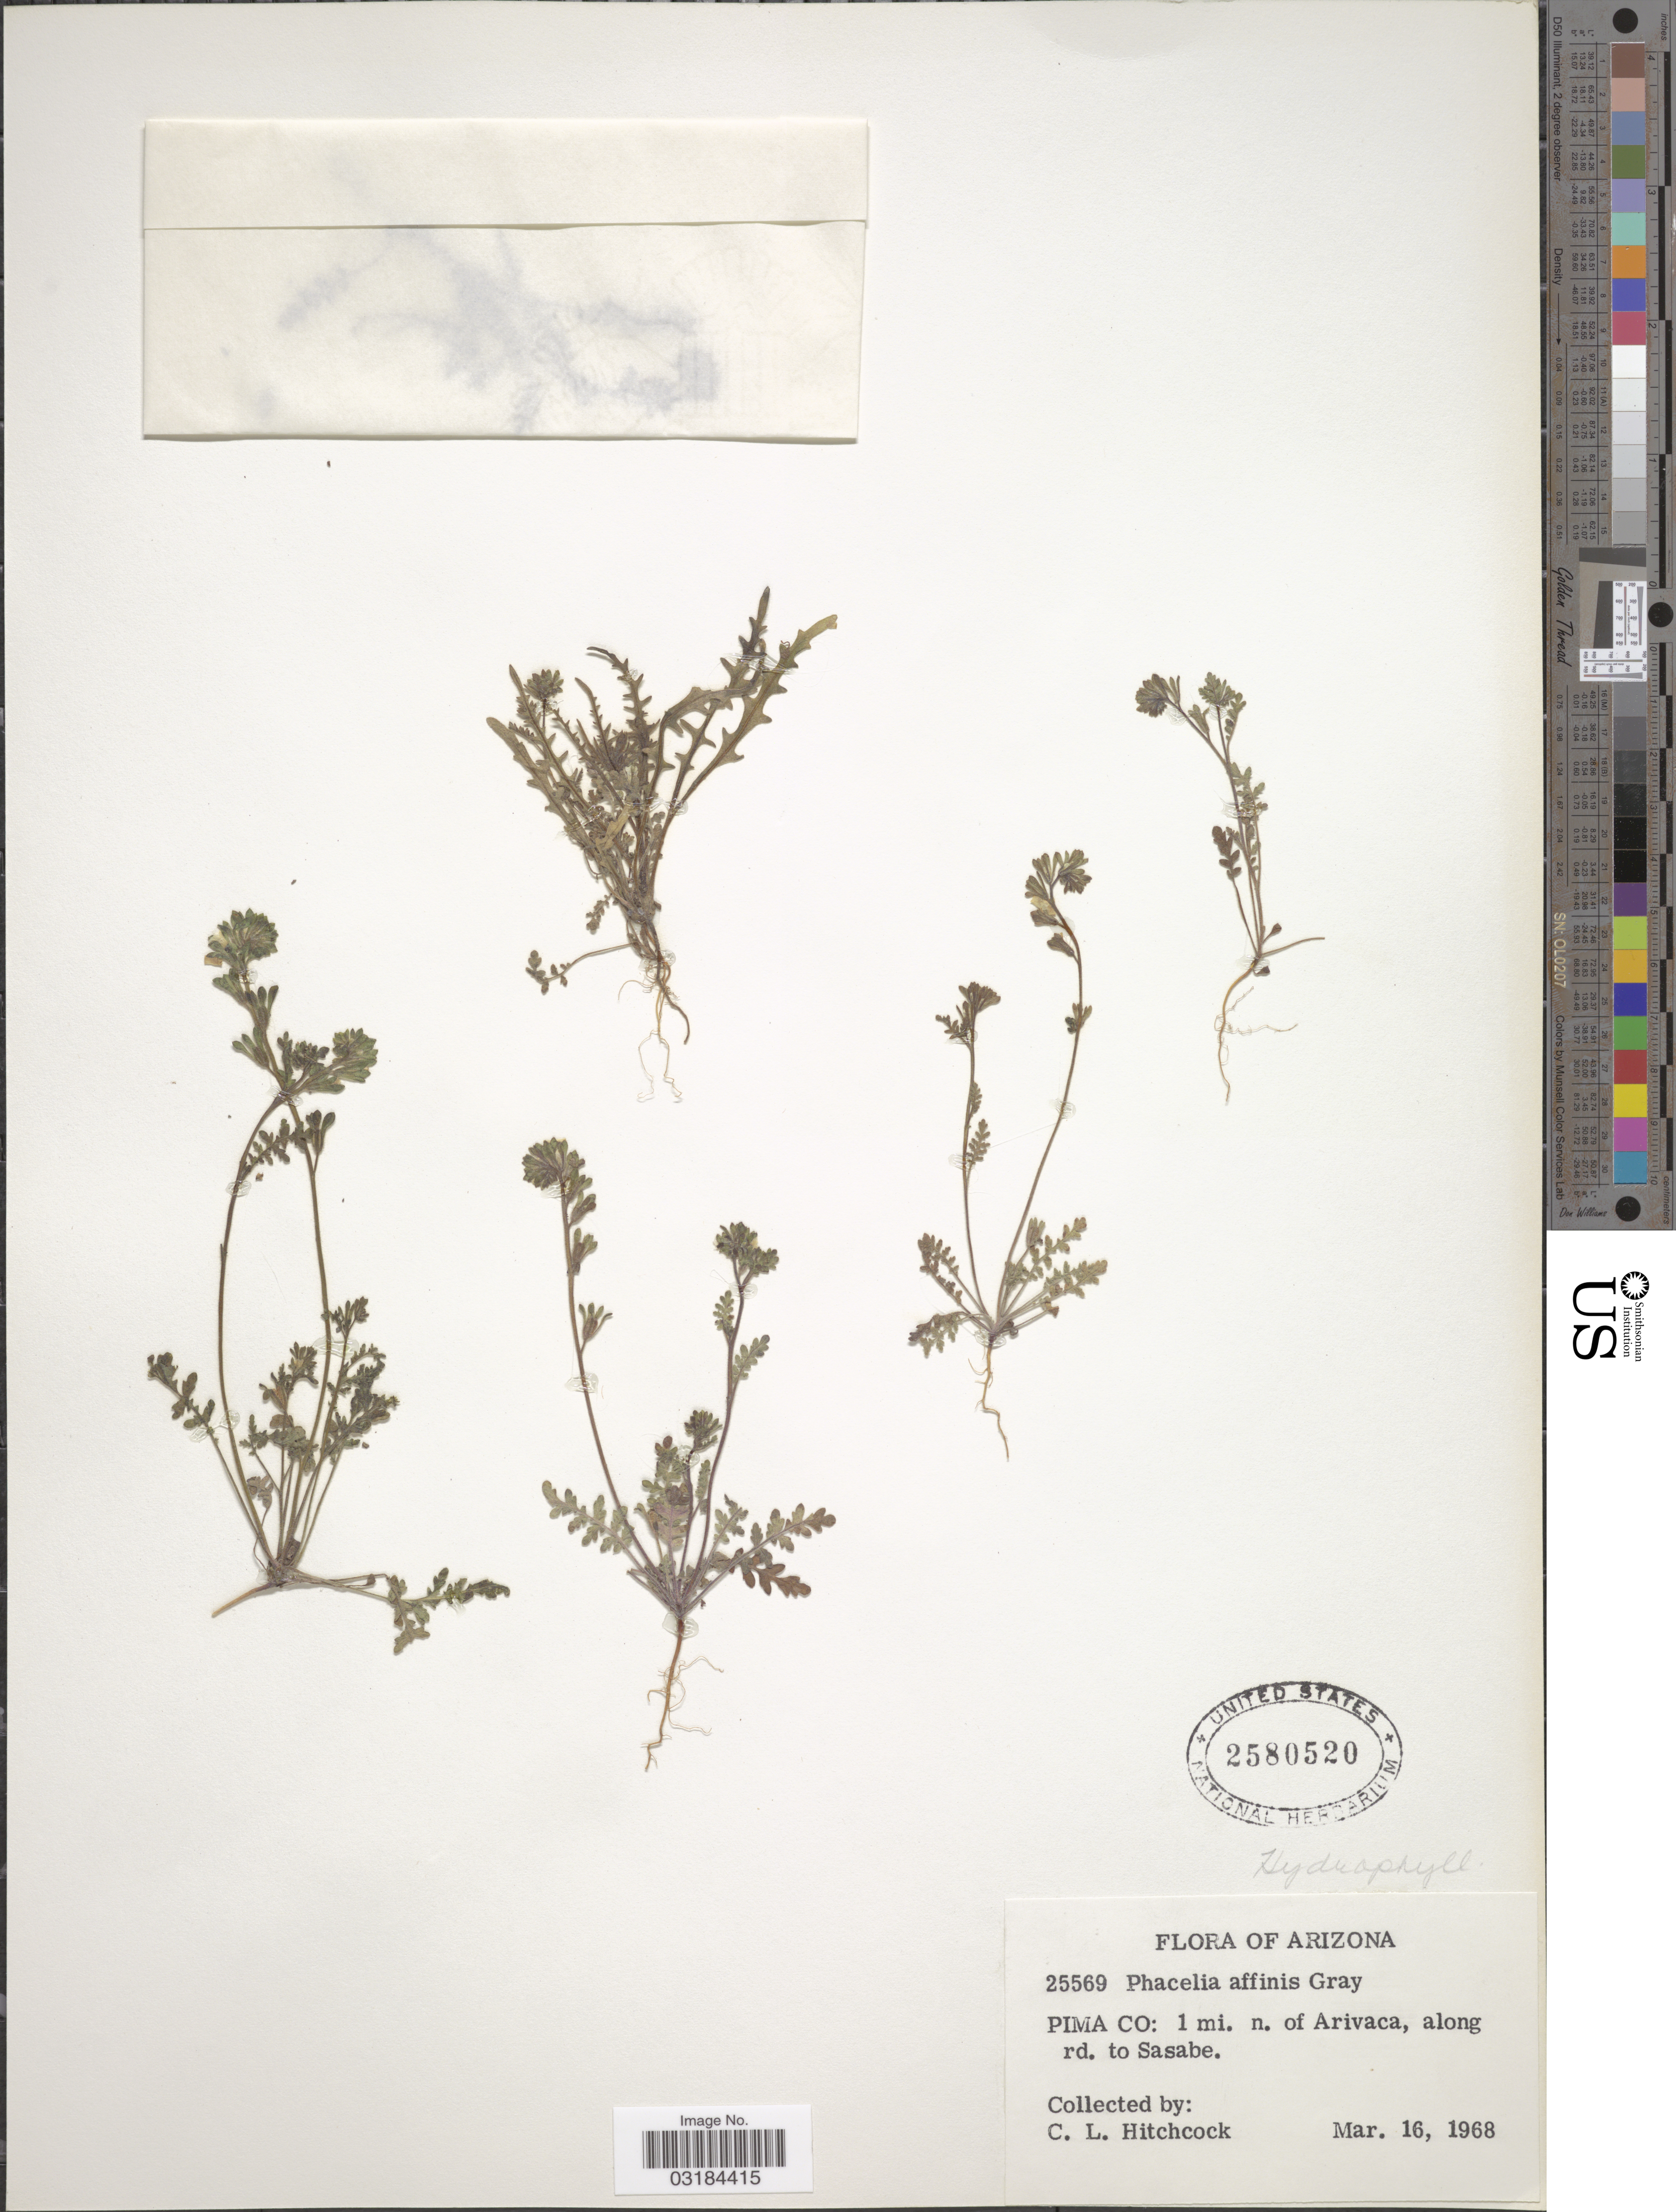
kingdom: Plantae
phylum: Tracheophyta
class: Magnoliopsida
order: Boraginales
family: Hydrophyllaceae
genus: Phacelia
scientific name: Phacelia affinis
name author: A. Gray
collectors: C. L. Hitchcock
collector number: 25569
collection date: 1968-03-16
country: United States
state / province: Arizona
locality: Pima Co: 1 mi. n. of Arivaca, along rd. to Sasabe.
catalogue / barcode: US 2580520